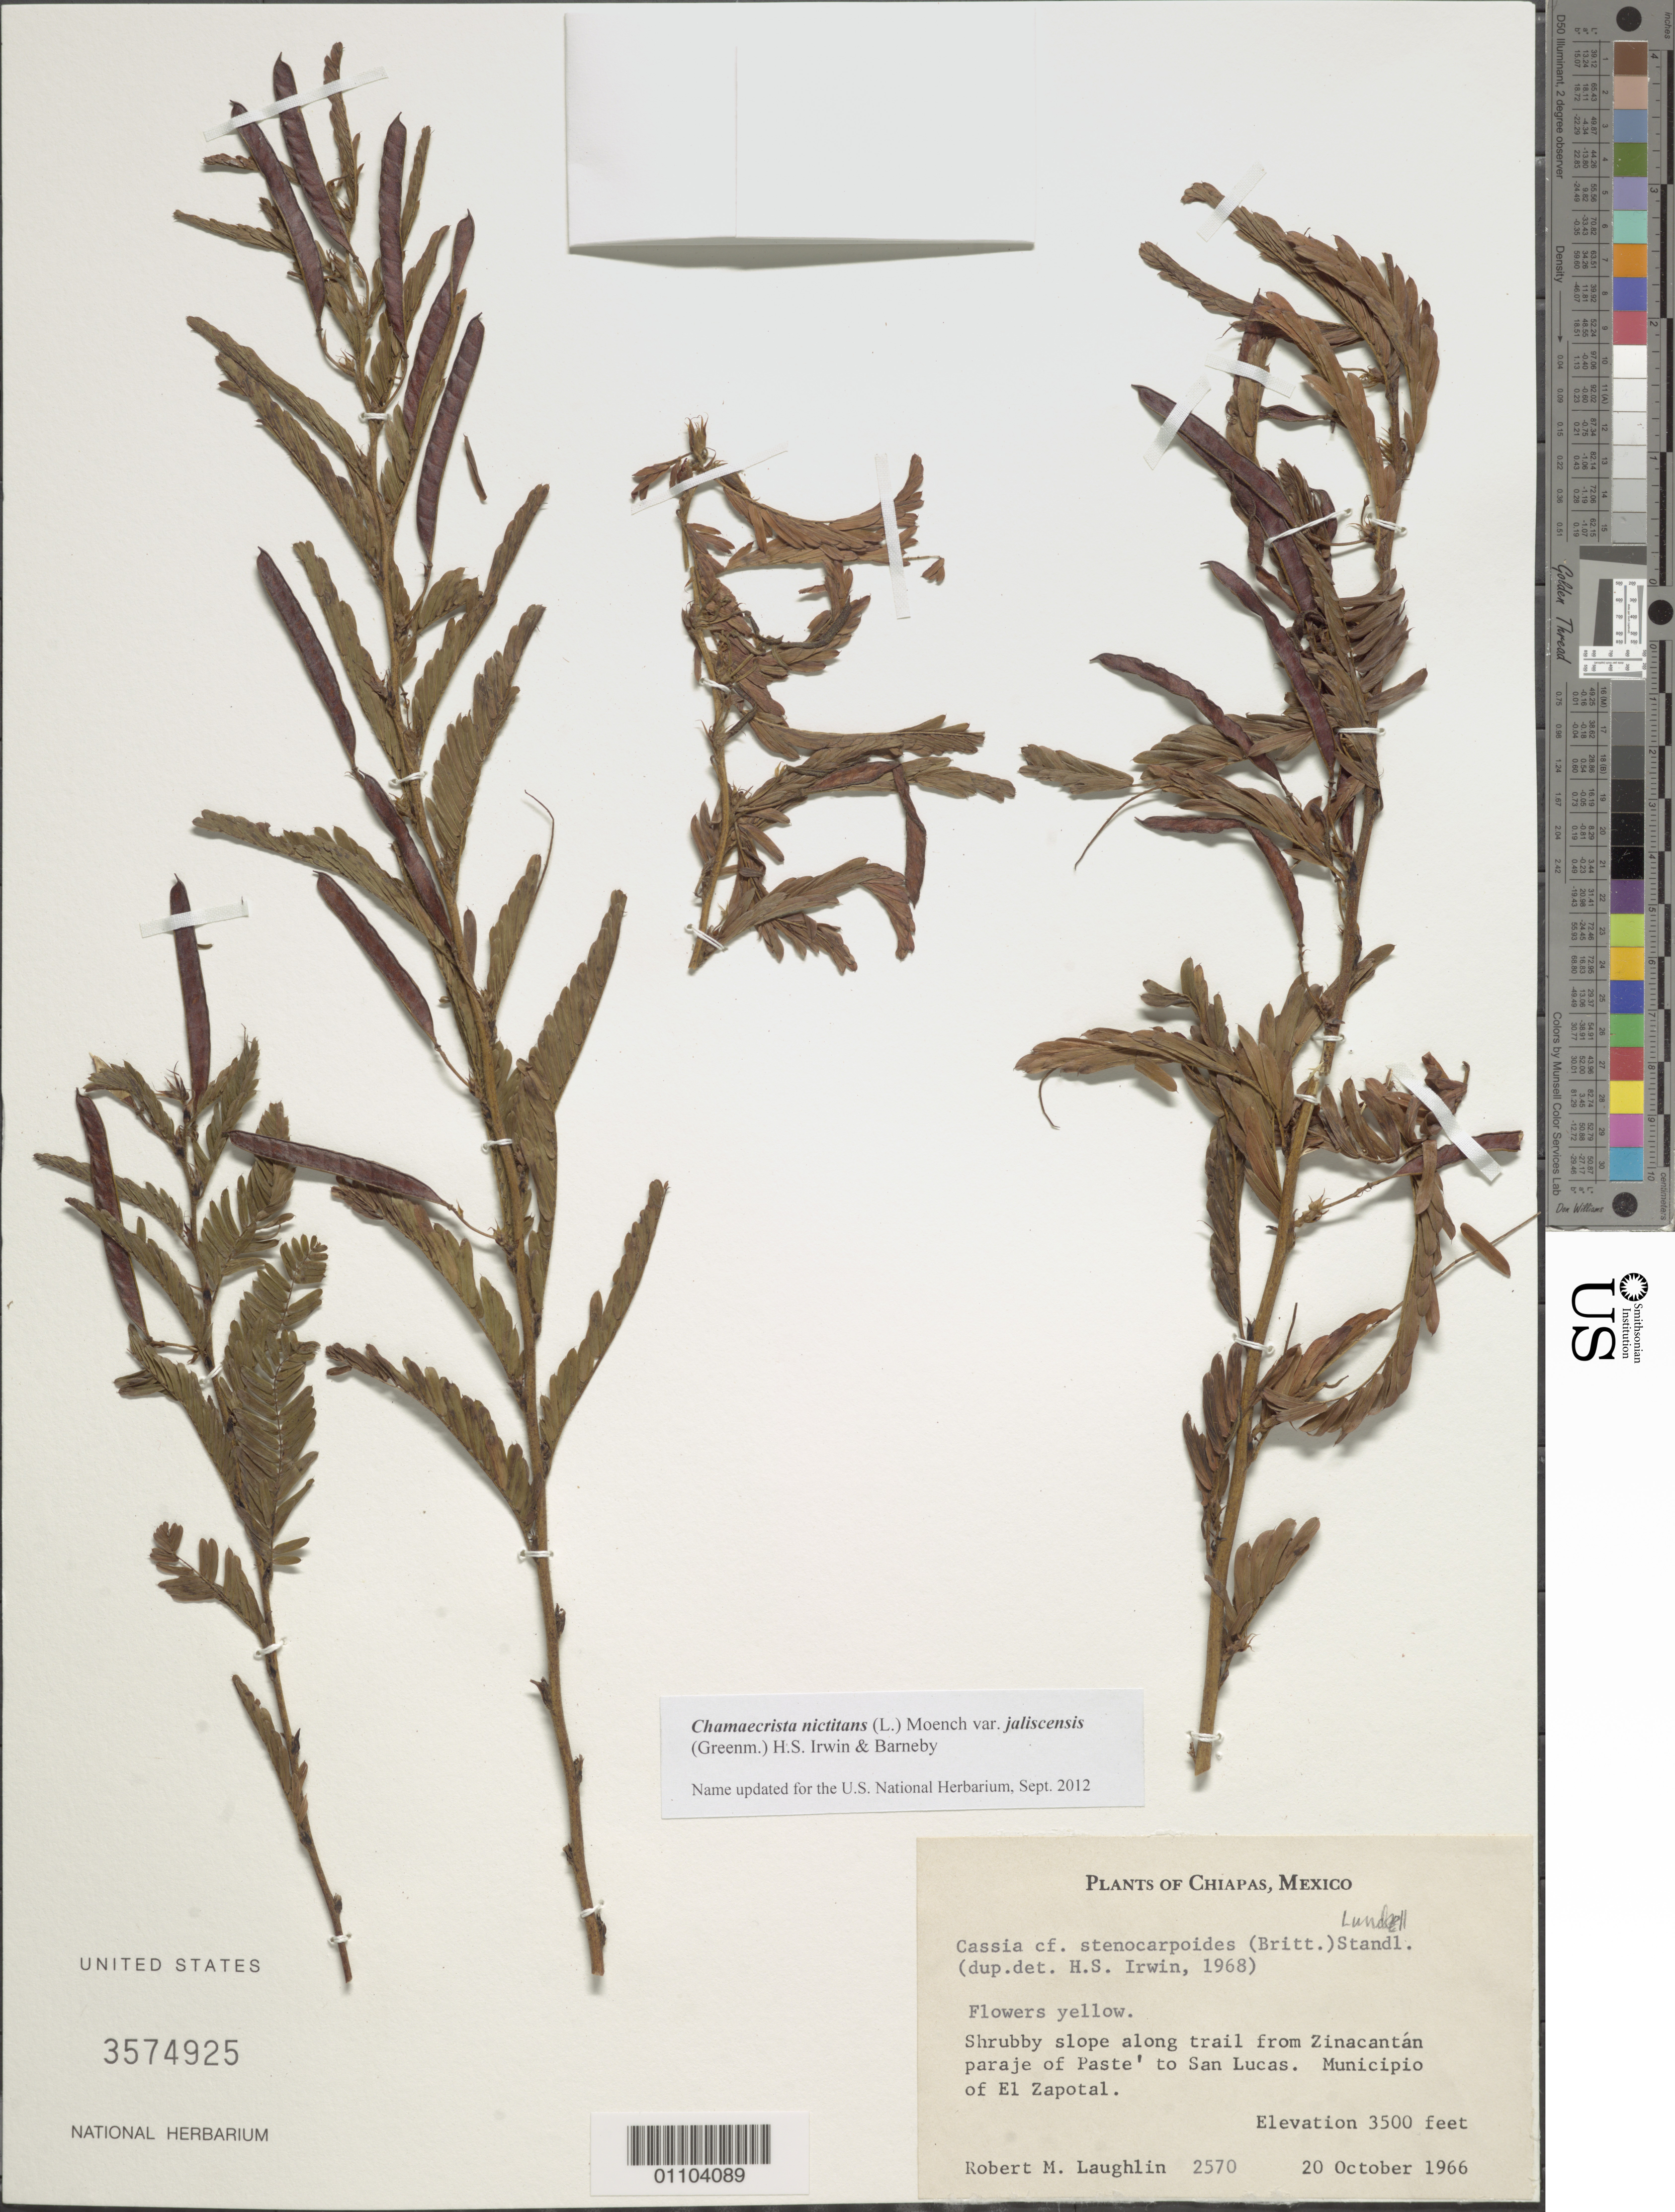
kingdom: Plantae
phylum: Tracheophyta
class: Magnoliopsida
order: Fabales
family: Fabaceae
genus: Chamaecrista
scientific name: Chamaecrista nictitans var. jaliscensis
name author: (Greenm.) H.S. Irwin & Barneby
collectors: R. M. Laughlin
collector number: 2570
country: Mexico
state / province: Chiapas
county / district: El Zapotal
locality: Along trail from Zinacantan paraje of Paste' to San Lucas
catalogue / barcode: US 3574925